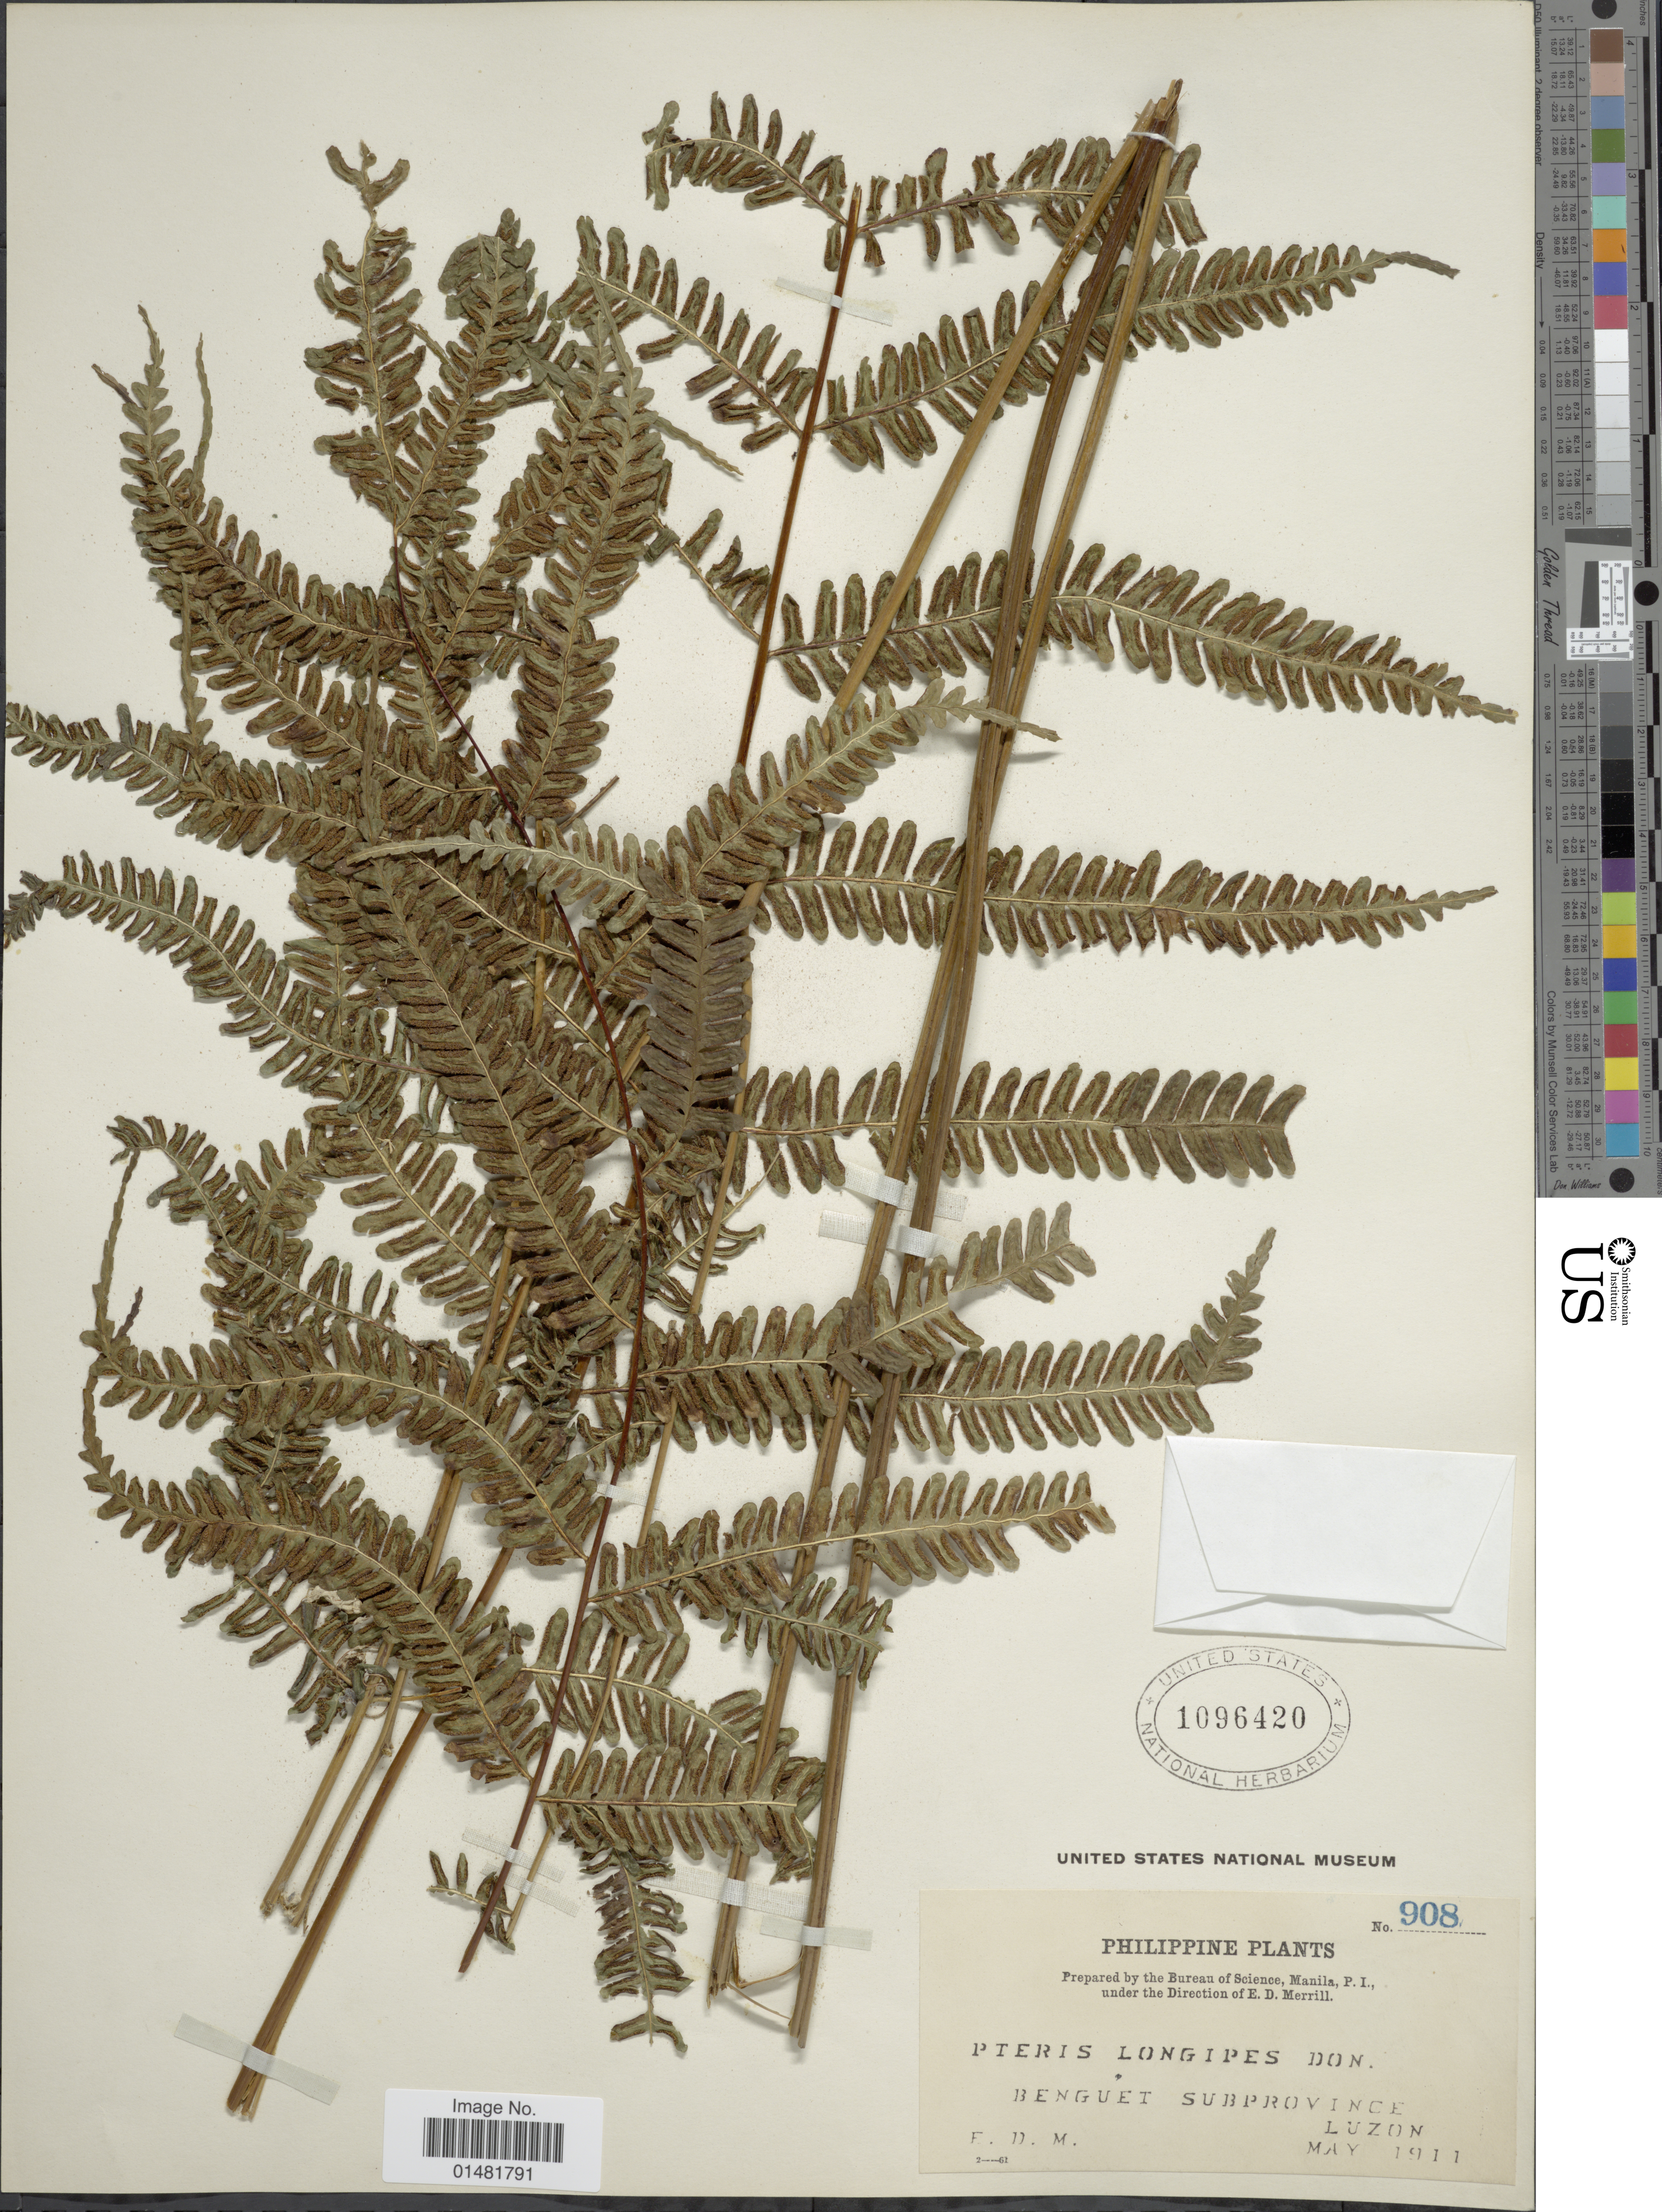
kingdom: Plantae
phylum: Tracheophyta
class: Polypodiopsida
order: Polypodiales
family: Pteridaceae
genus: Pteris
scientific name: Pteris longipes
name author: D. Don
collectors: E. D. Merrill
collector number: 908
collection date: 1911-05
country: Philippines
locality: Benguet Subprovince, Luzon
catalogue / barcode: US 1096420